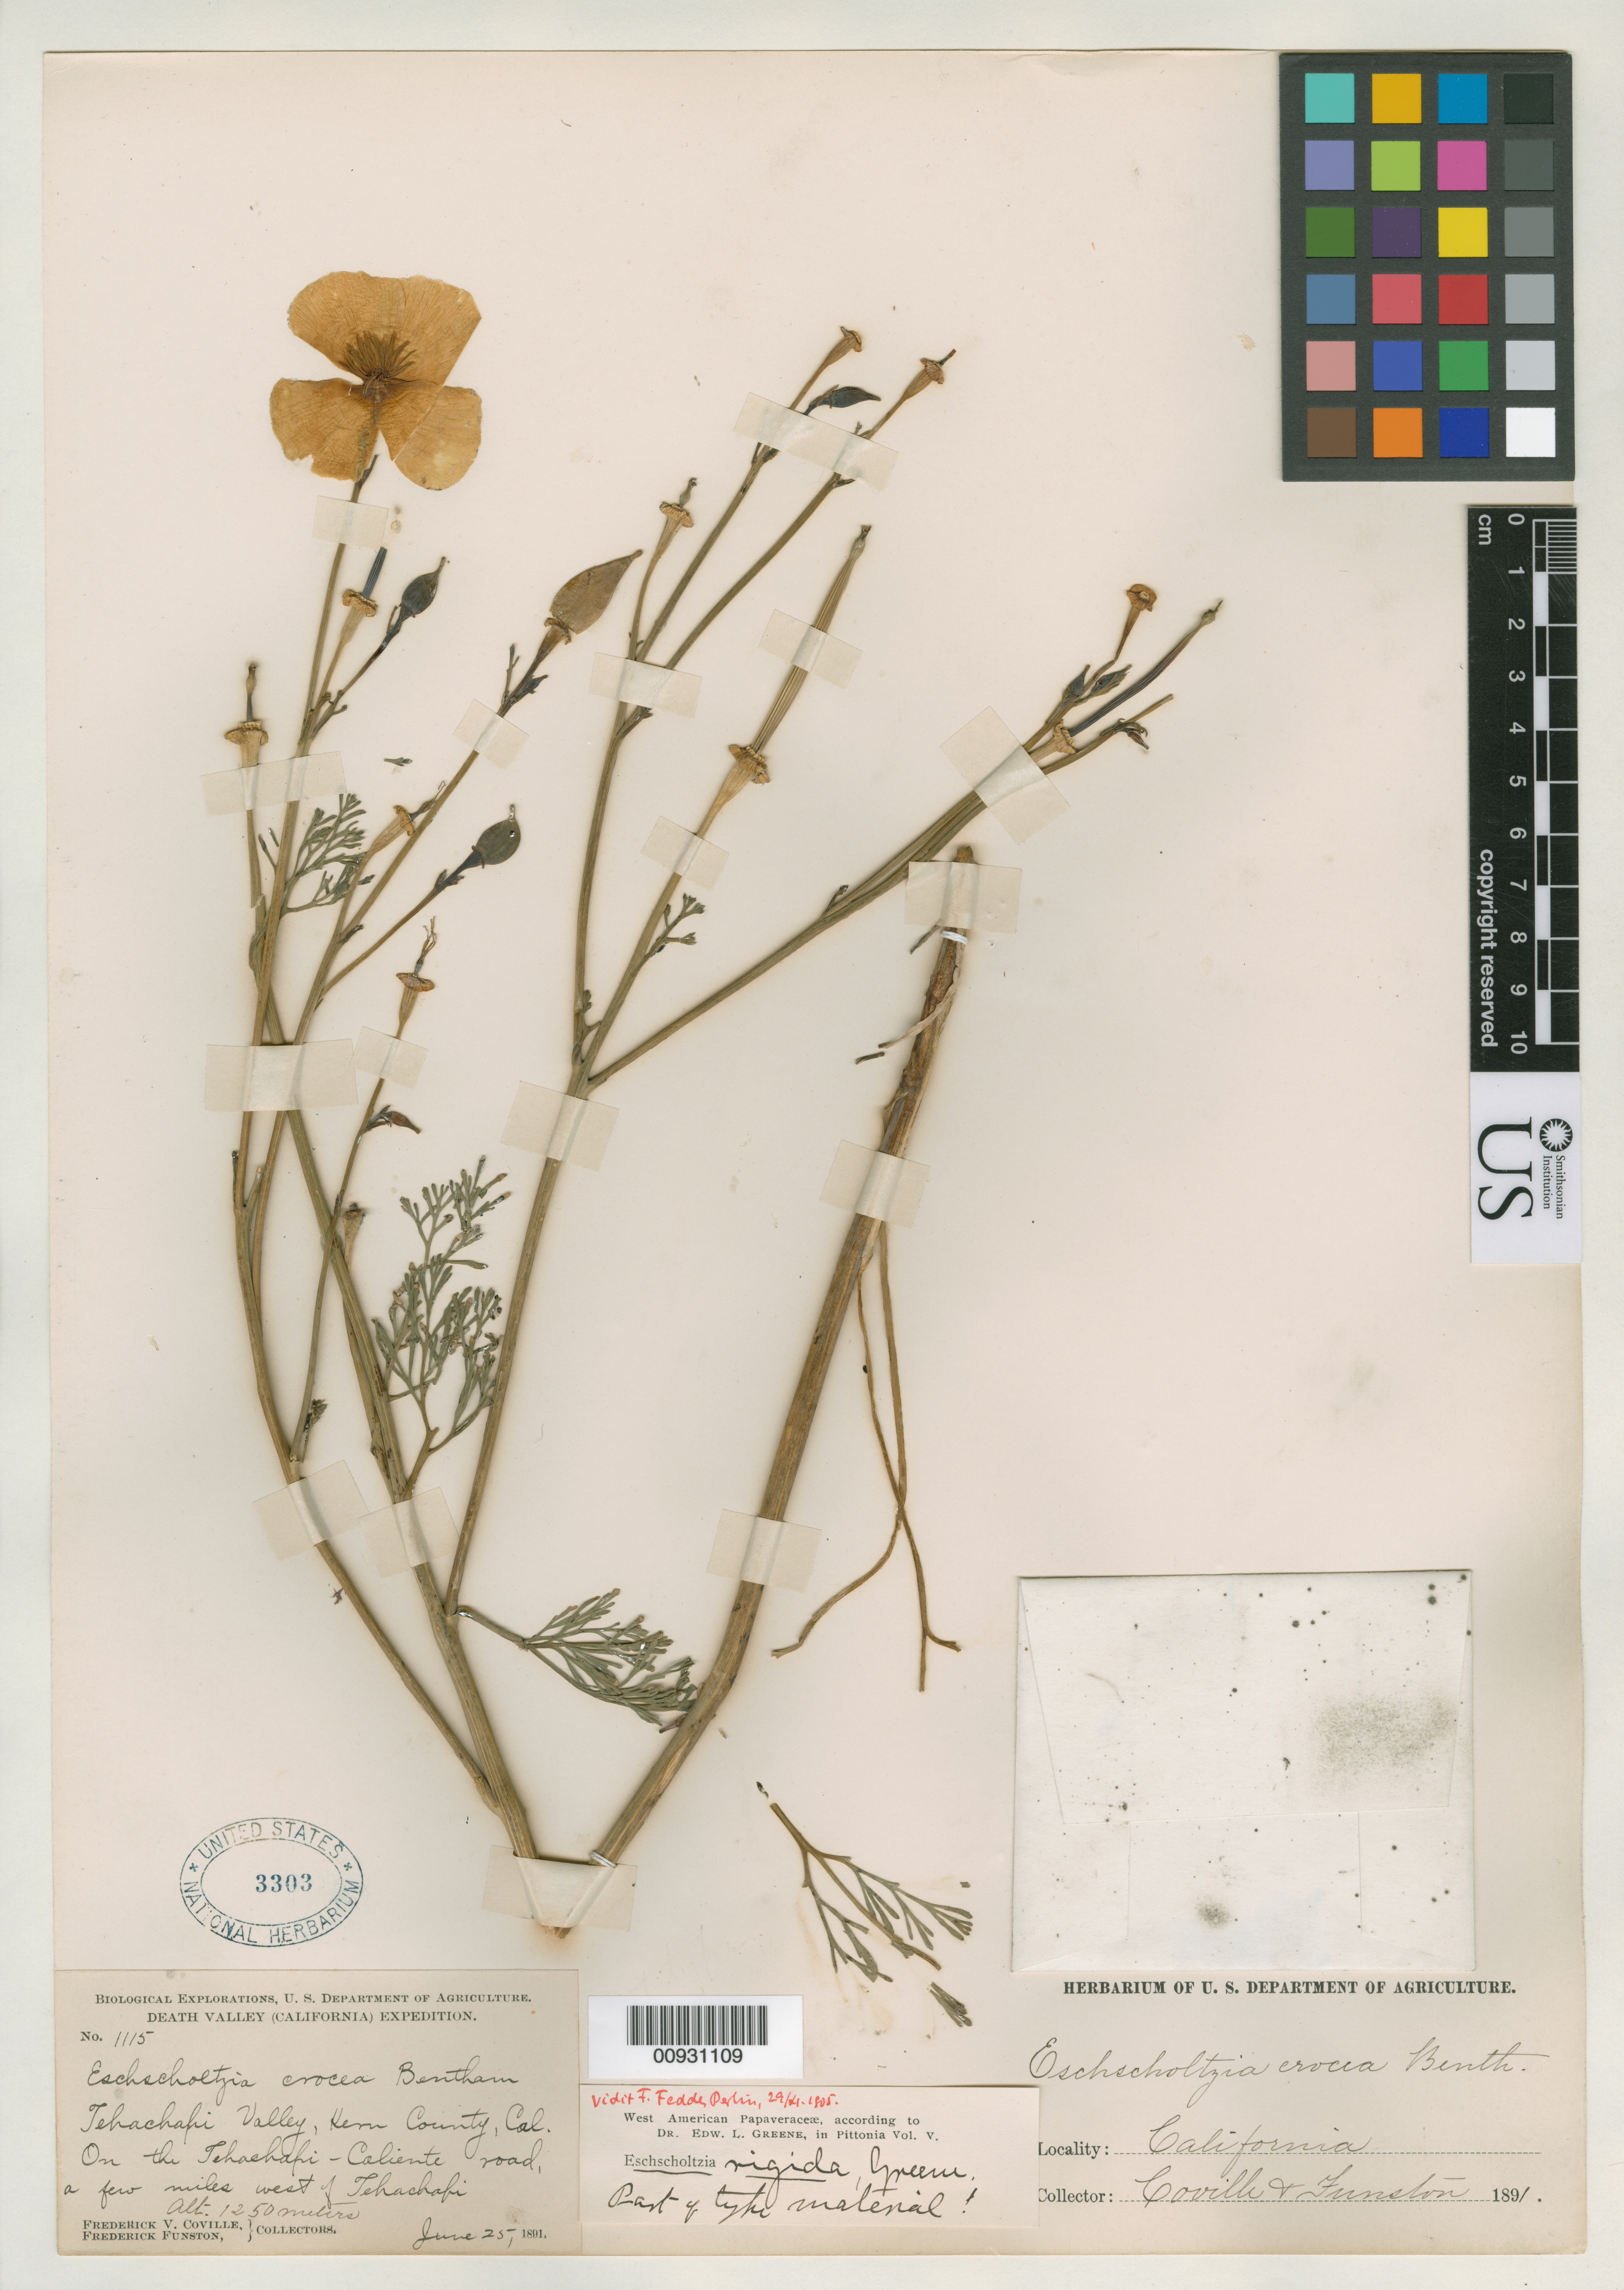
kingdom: Plantae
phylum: Tracheophyta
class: Magnoliopsida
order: Ranunculales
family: Papaveraceae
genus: Eschscholzia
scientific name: Eschscholzia rigida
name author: Greene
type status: Isotype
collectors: F. V. Coville & F. Funston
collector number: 1115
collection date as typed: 25 Jun 1891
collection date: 1891-06-25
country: United States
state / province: California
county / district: Kern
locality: Death Valley Expedition. Tehachapi Valley, a few miles West of Tehachapi.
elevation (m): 1250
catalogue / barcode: US 3303